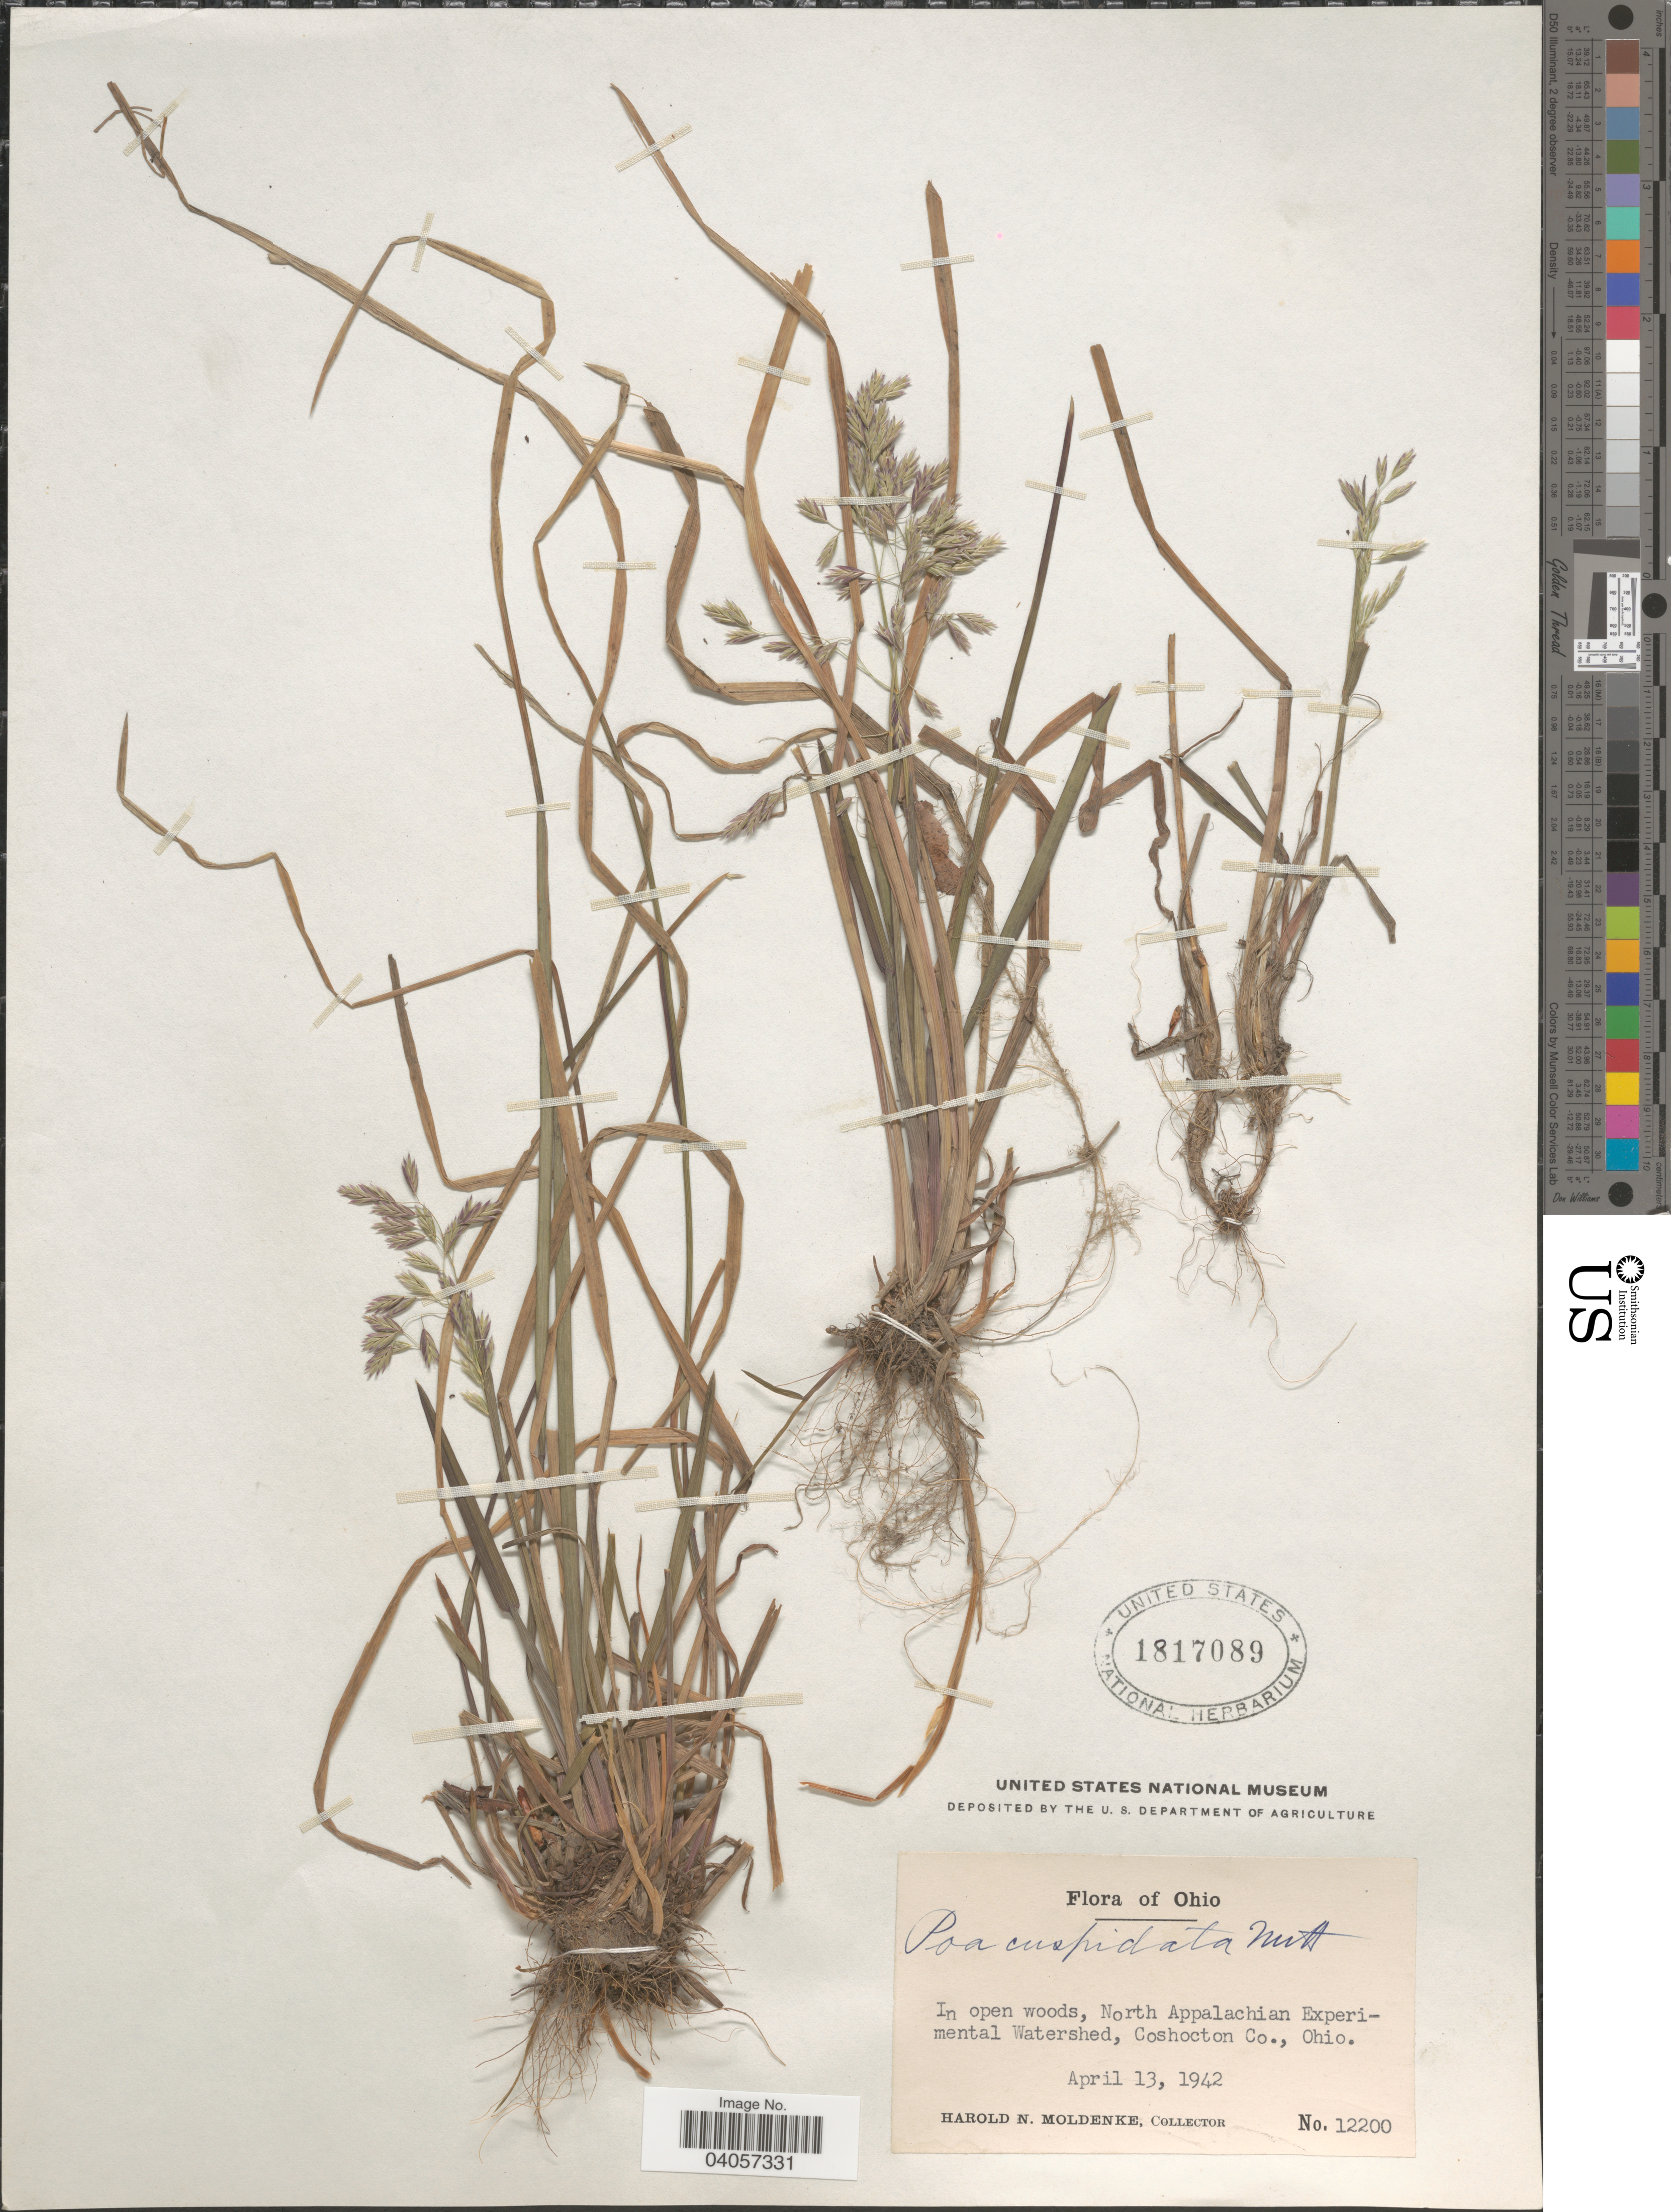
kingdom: Plantae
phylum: Tracheophyta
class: Liliopsida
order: Poales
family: Poaceae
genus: Poa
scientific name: Poa cuspidata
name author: Nutt.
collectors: H. N. Moldenke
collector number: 12200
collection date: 1942-04-13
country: United States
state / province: Ohio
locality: In open woods, North Appalachian Experimental Watershed, Coshocton Co.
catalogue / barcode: US 1817089